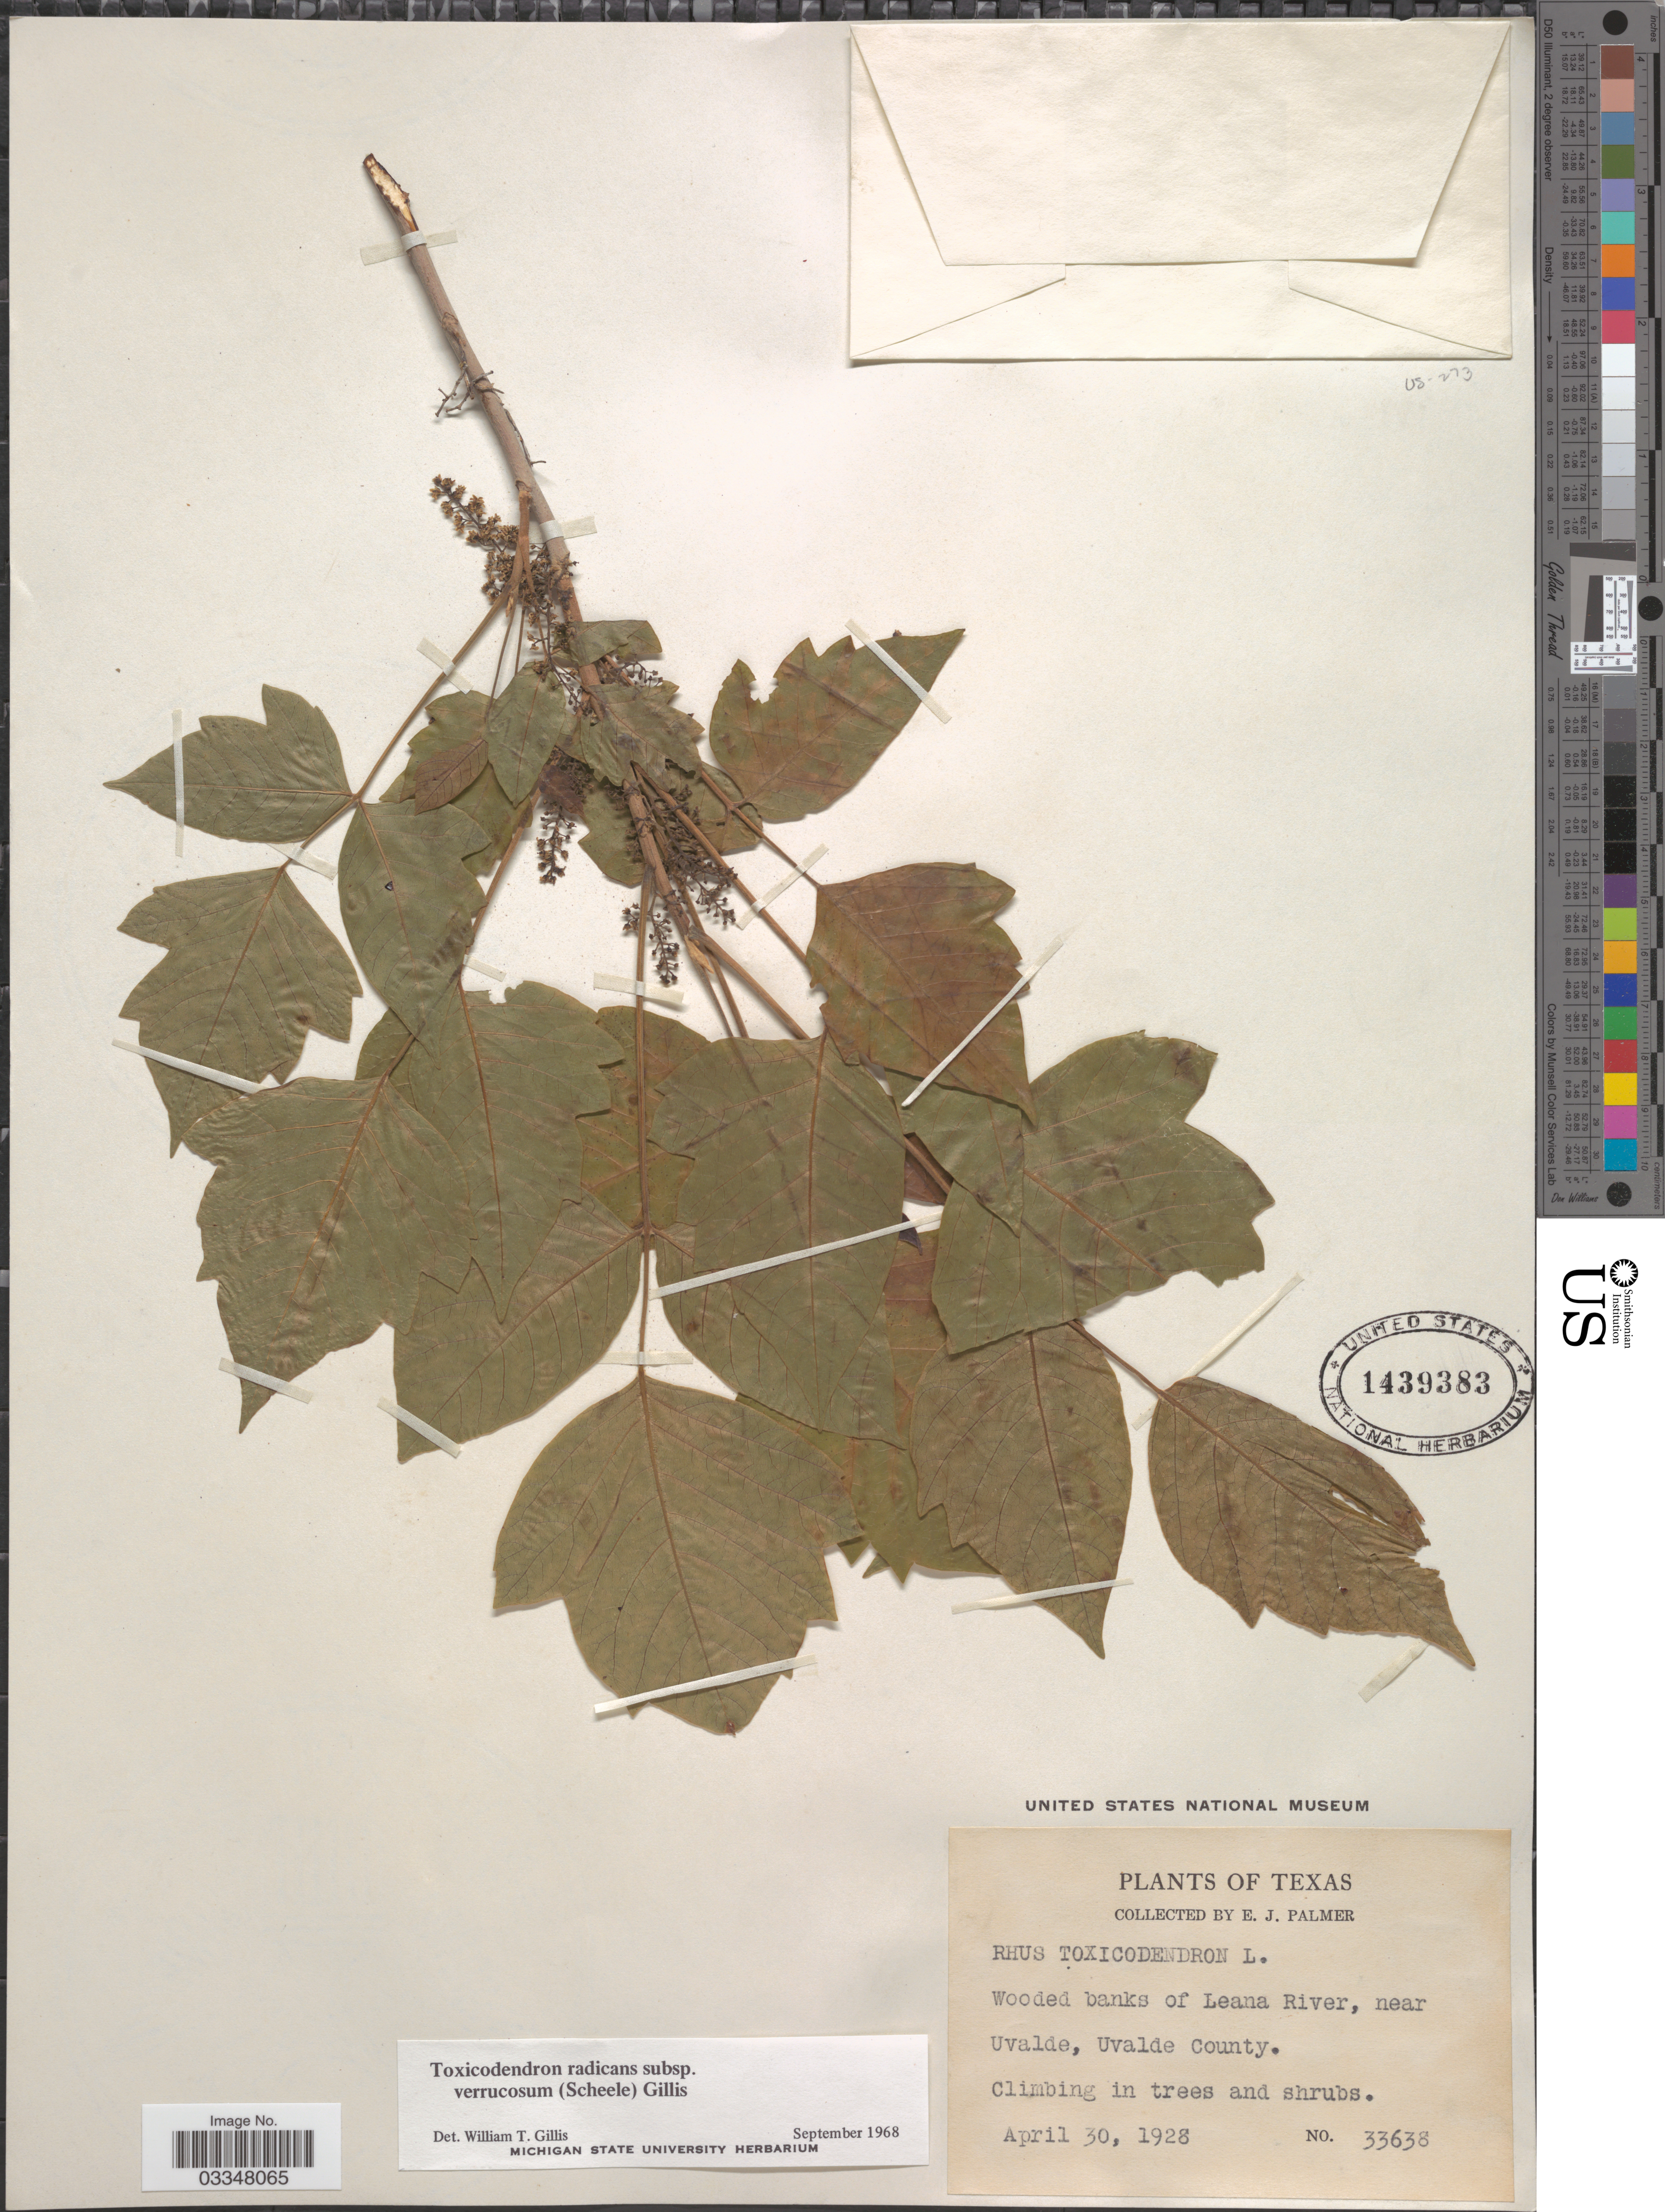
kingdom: Plantae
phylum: Tracheophyta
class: Magnoliopsida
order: Sapindales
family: Anacardiaceae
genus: Toxicodendron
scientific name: Toxicodendron radicans subsp. verrucosum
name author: (Scheele) Gillis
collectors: E. J. Palmer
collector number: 33638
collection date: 1928-04-30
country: United States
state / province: Texas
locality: Wooded banks of Leana River, near Uvalde, Uvalde County.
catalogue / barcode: US 1439383